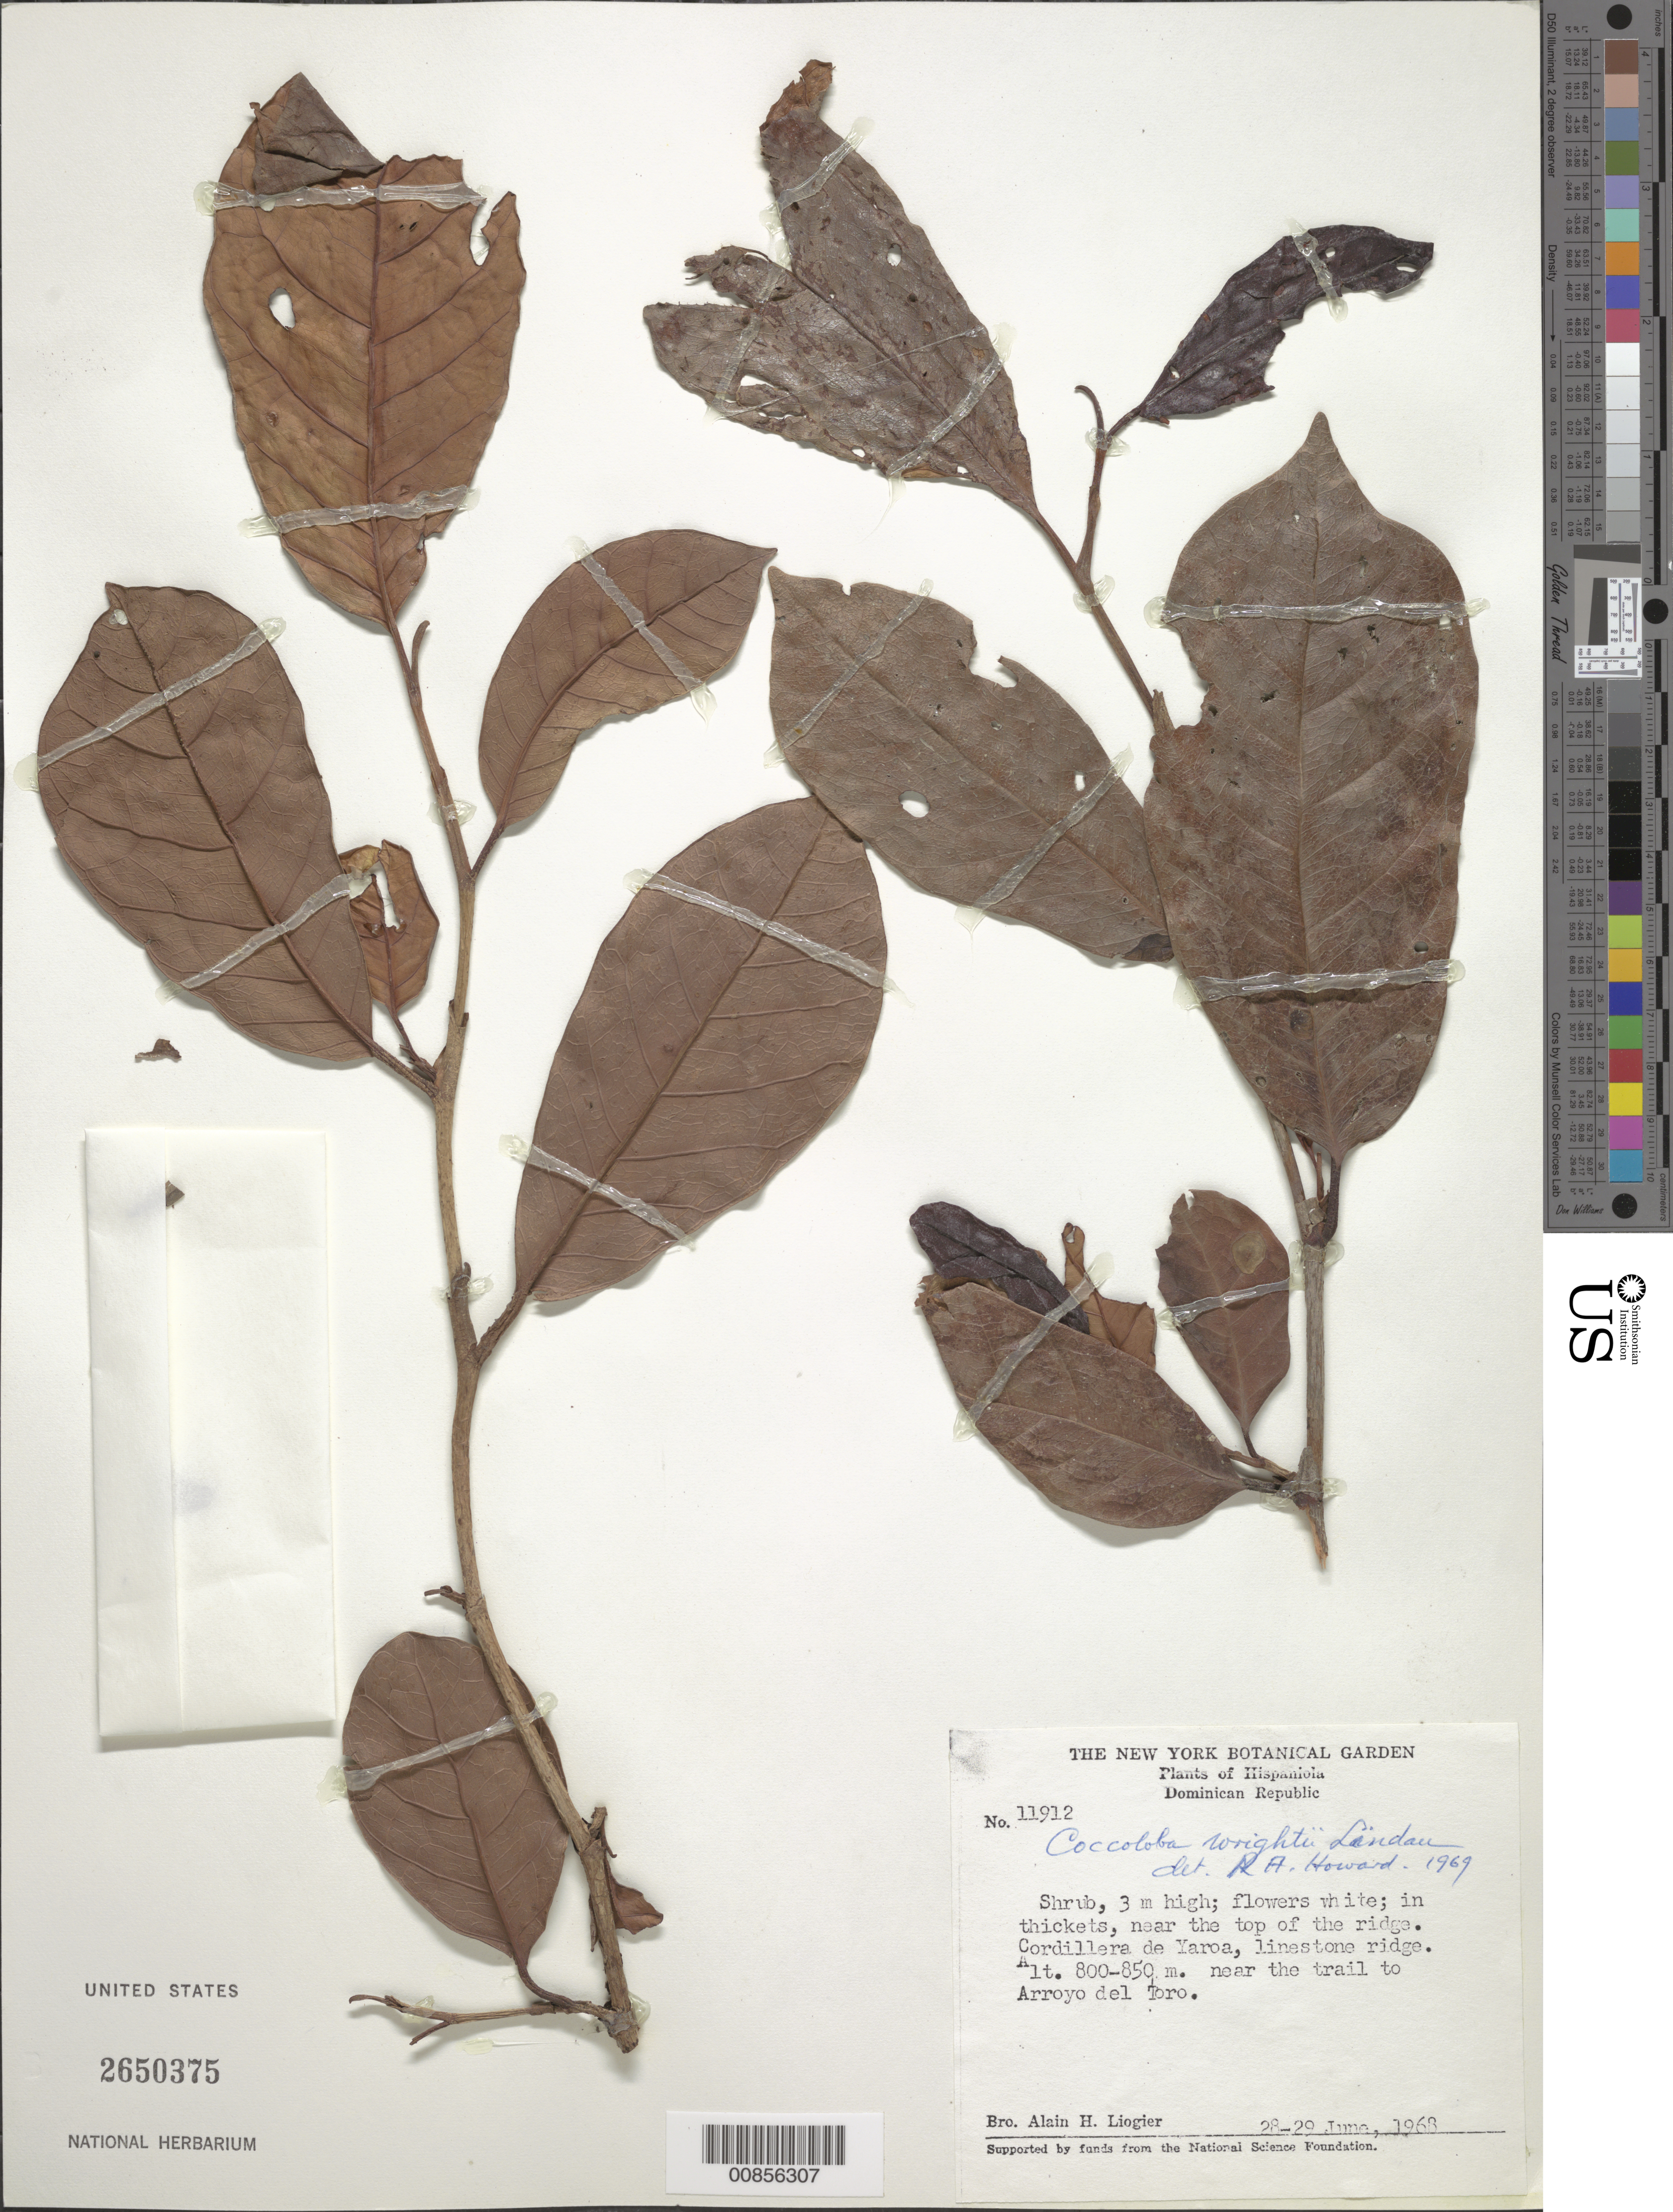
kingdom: Plantae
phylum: Tracheophyta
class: Magnoliopsida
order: Caryophyllales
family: Polygonaceae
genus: Coccoloba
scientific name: Coccoloba wrightii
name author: Lindau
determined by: Howard, R. A.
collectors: A. H. Liogier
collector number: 11912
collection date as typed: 28 Jun 1968 to 29 Jun 1968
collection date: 1968-06-28/1968-06-29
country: Dominican Republic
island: Hispaniola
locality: Cordillera de Yaroa, limestone ridge, near the trail to Arroyo del Toro.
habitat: In thickets near the top of the ridge.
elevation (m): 800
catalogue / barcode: US 2650375